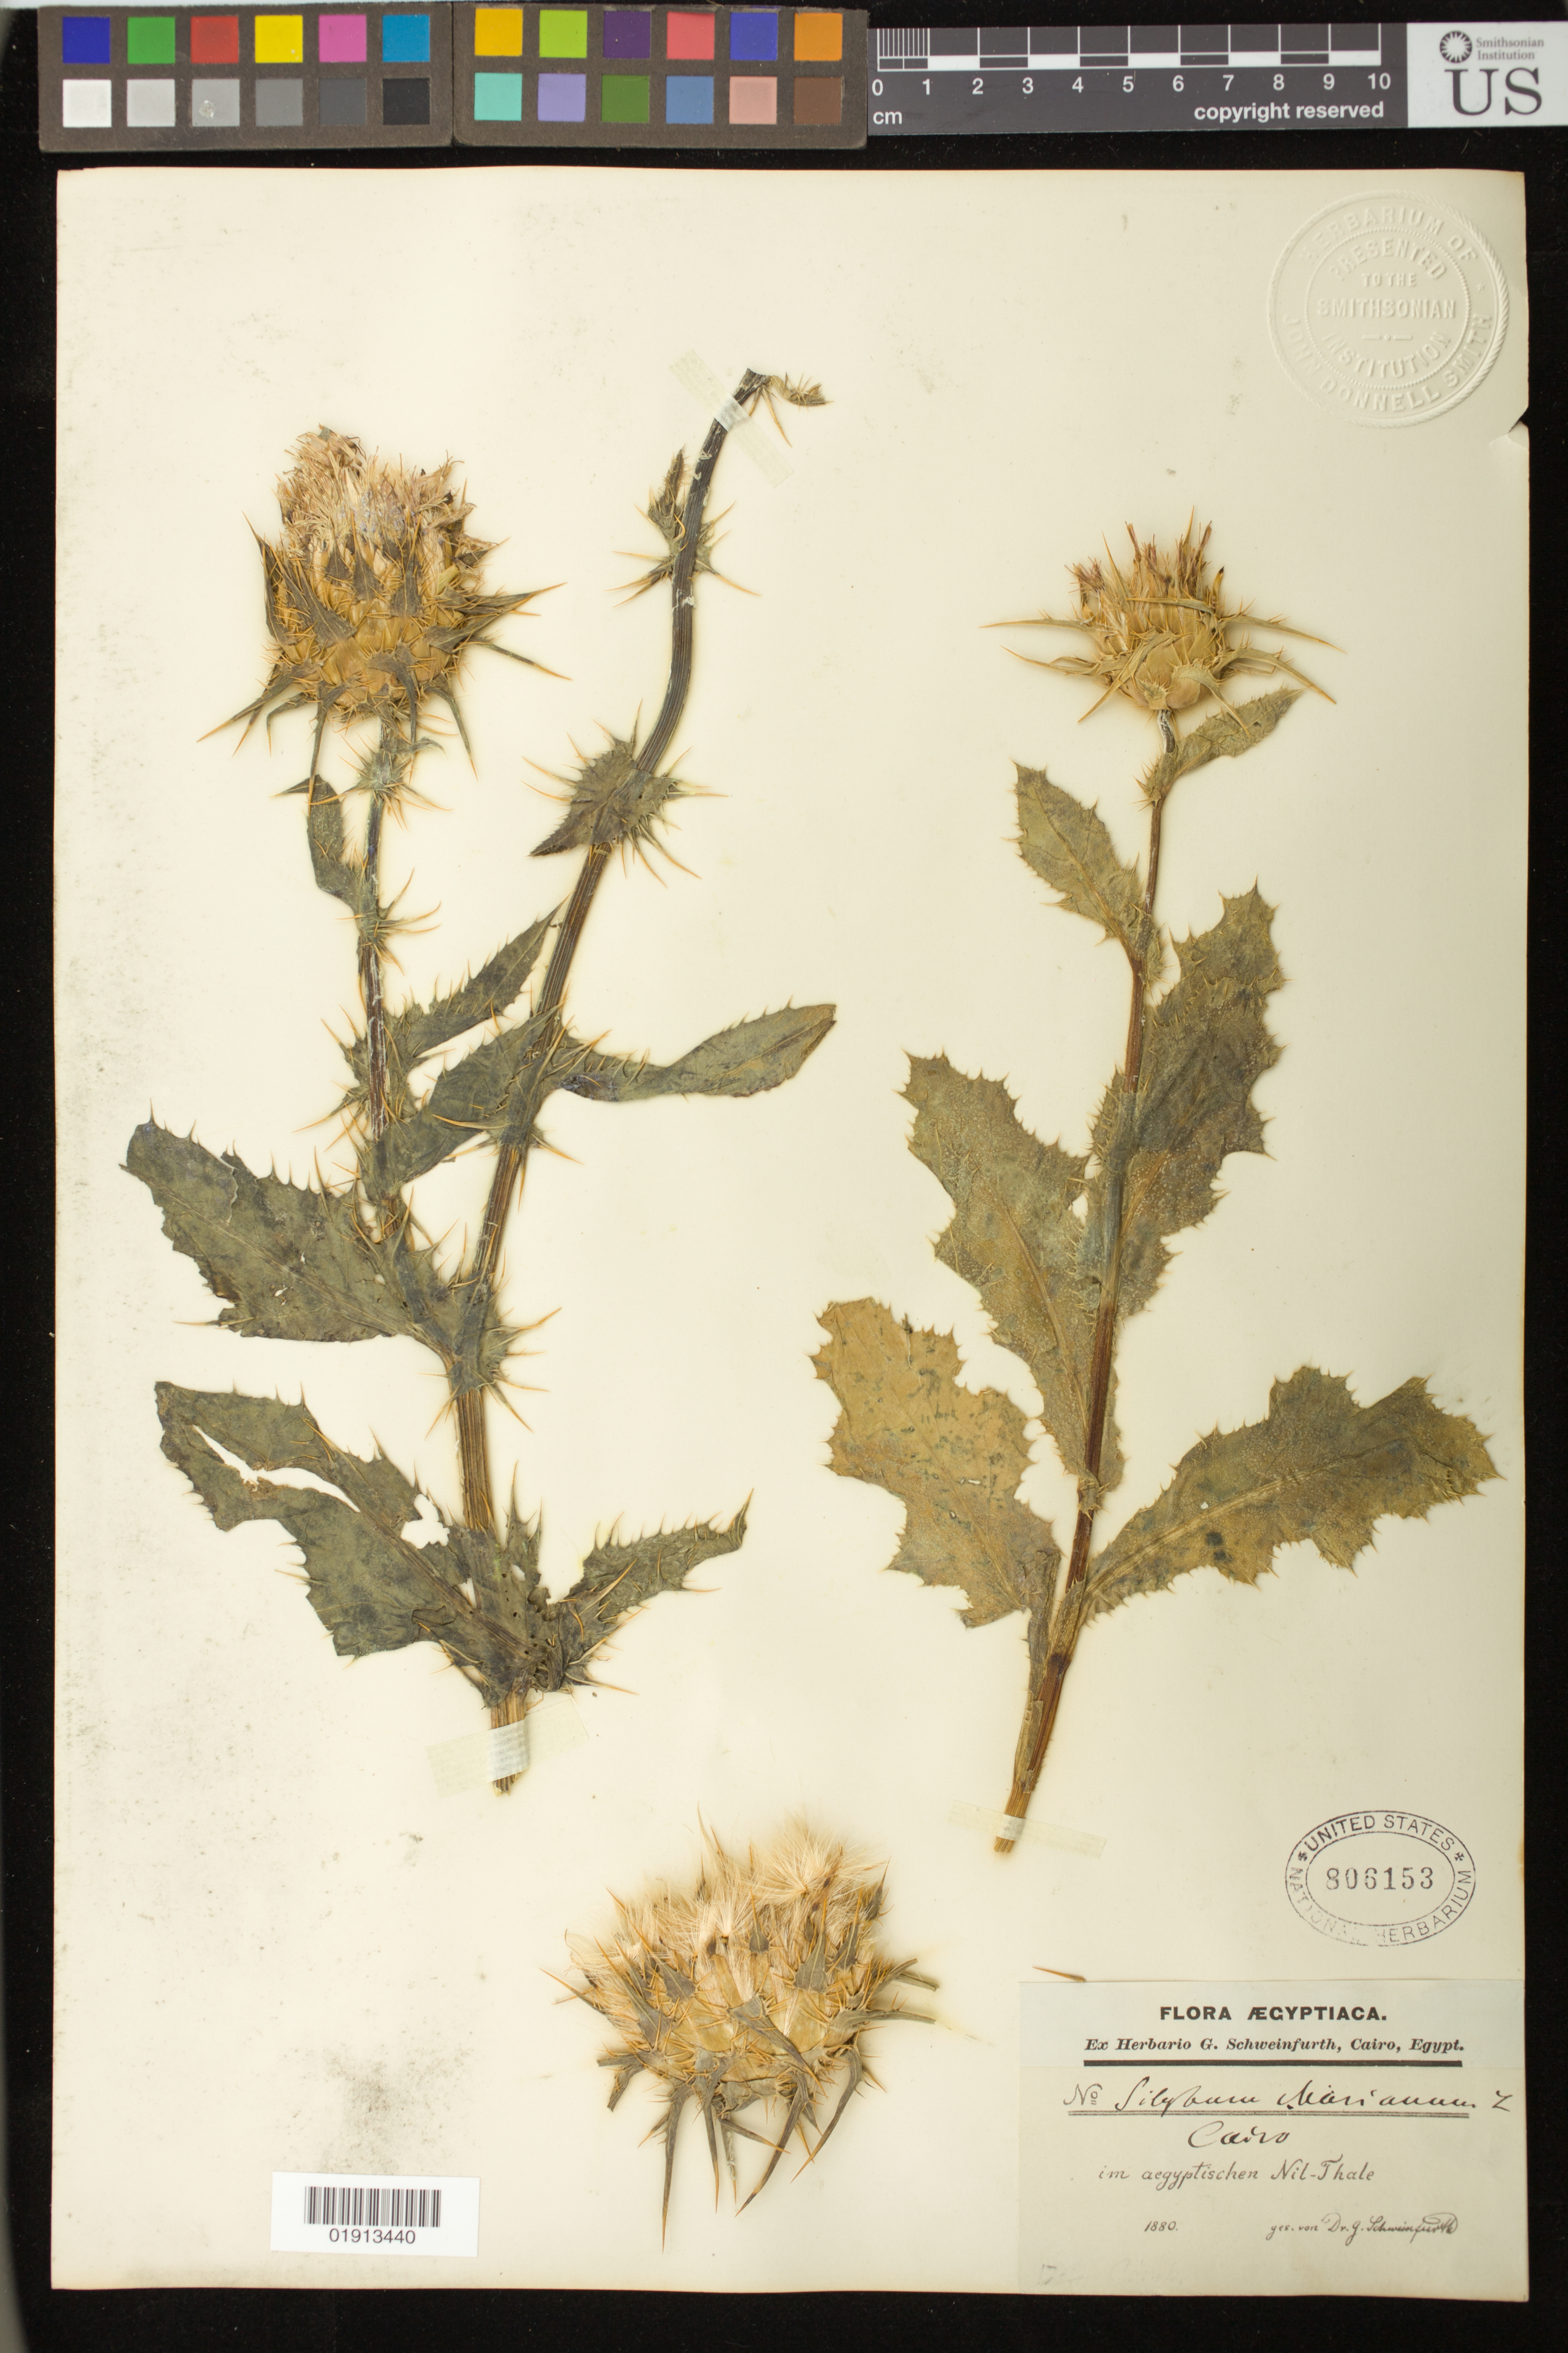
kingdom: Plantae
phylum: Tracheophyta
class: Magnoliopsida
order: Asterales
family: Asteraceae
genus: Silybum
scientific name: Silybum marianum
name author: (L.) Gaertn.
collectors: G. A. Schweinfurth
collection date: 1880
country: Egypt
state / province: Al Qahirah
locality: Cairo, im aeyptischen Nil-Thale.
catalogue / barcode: US 806153